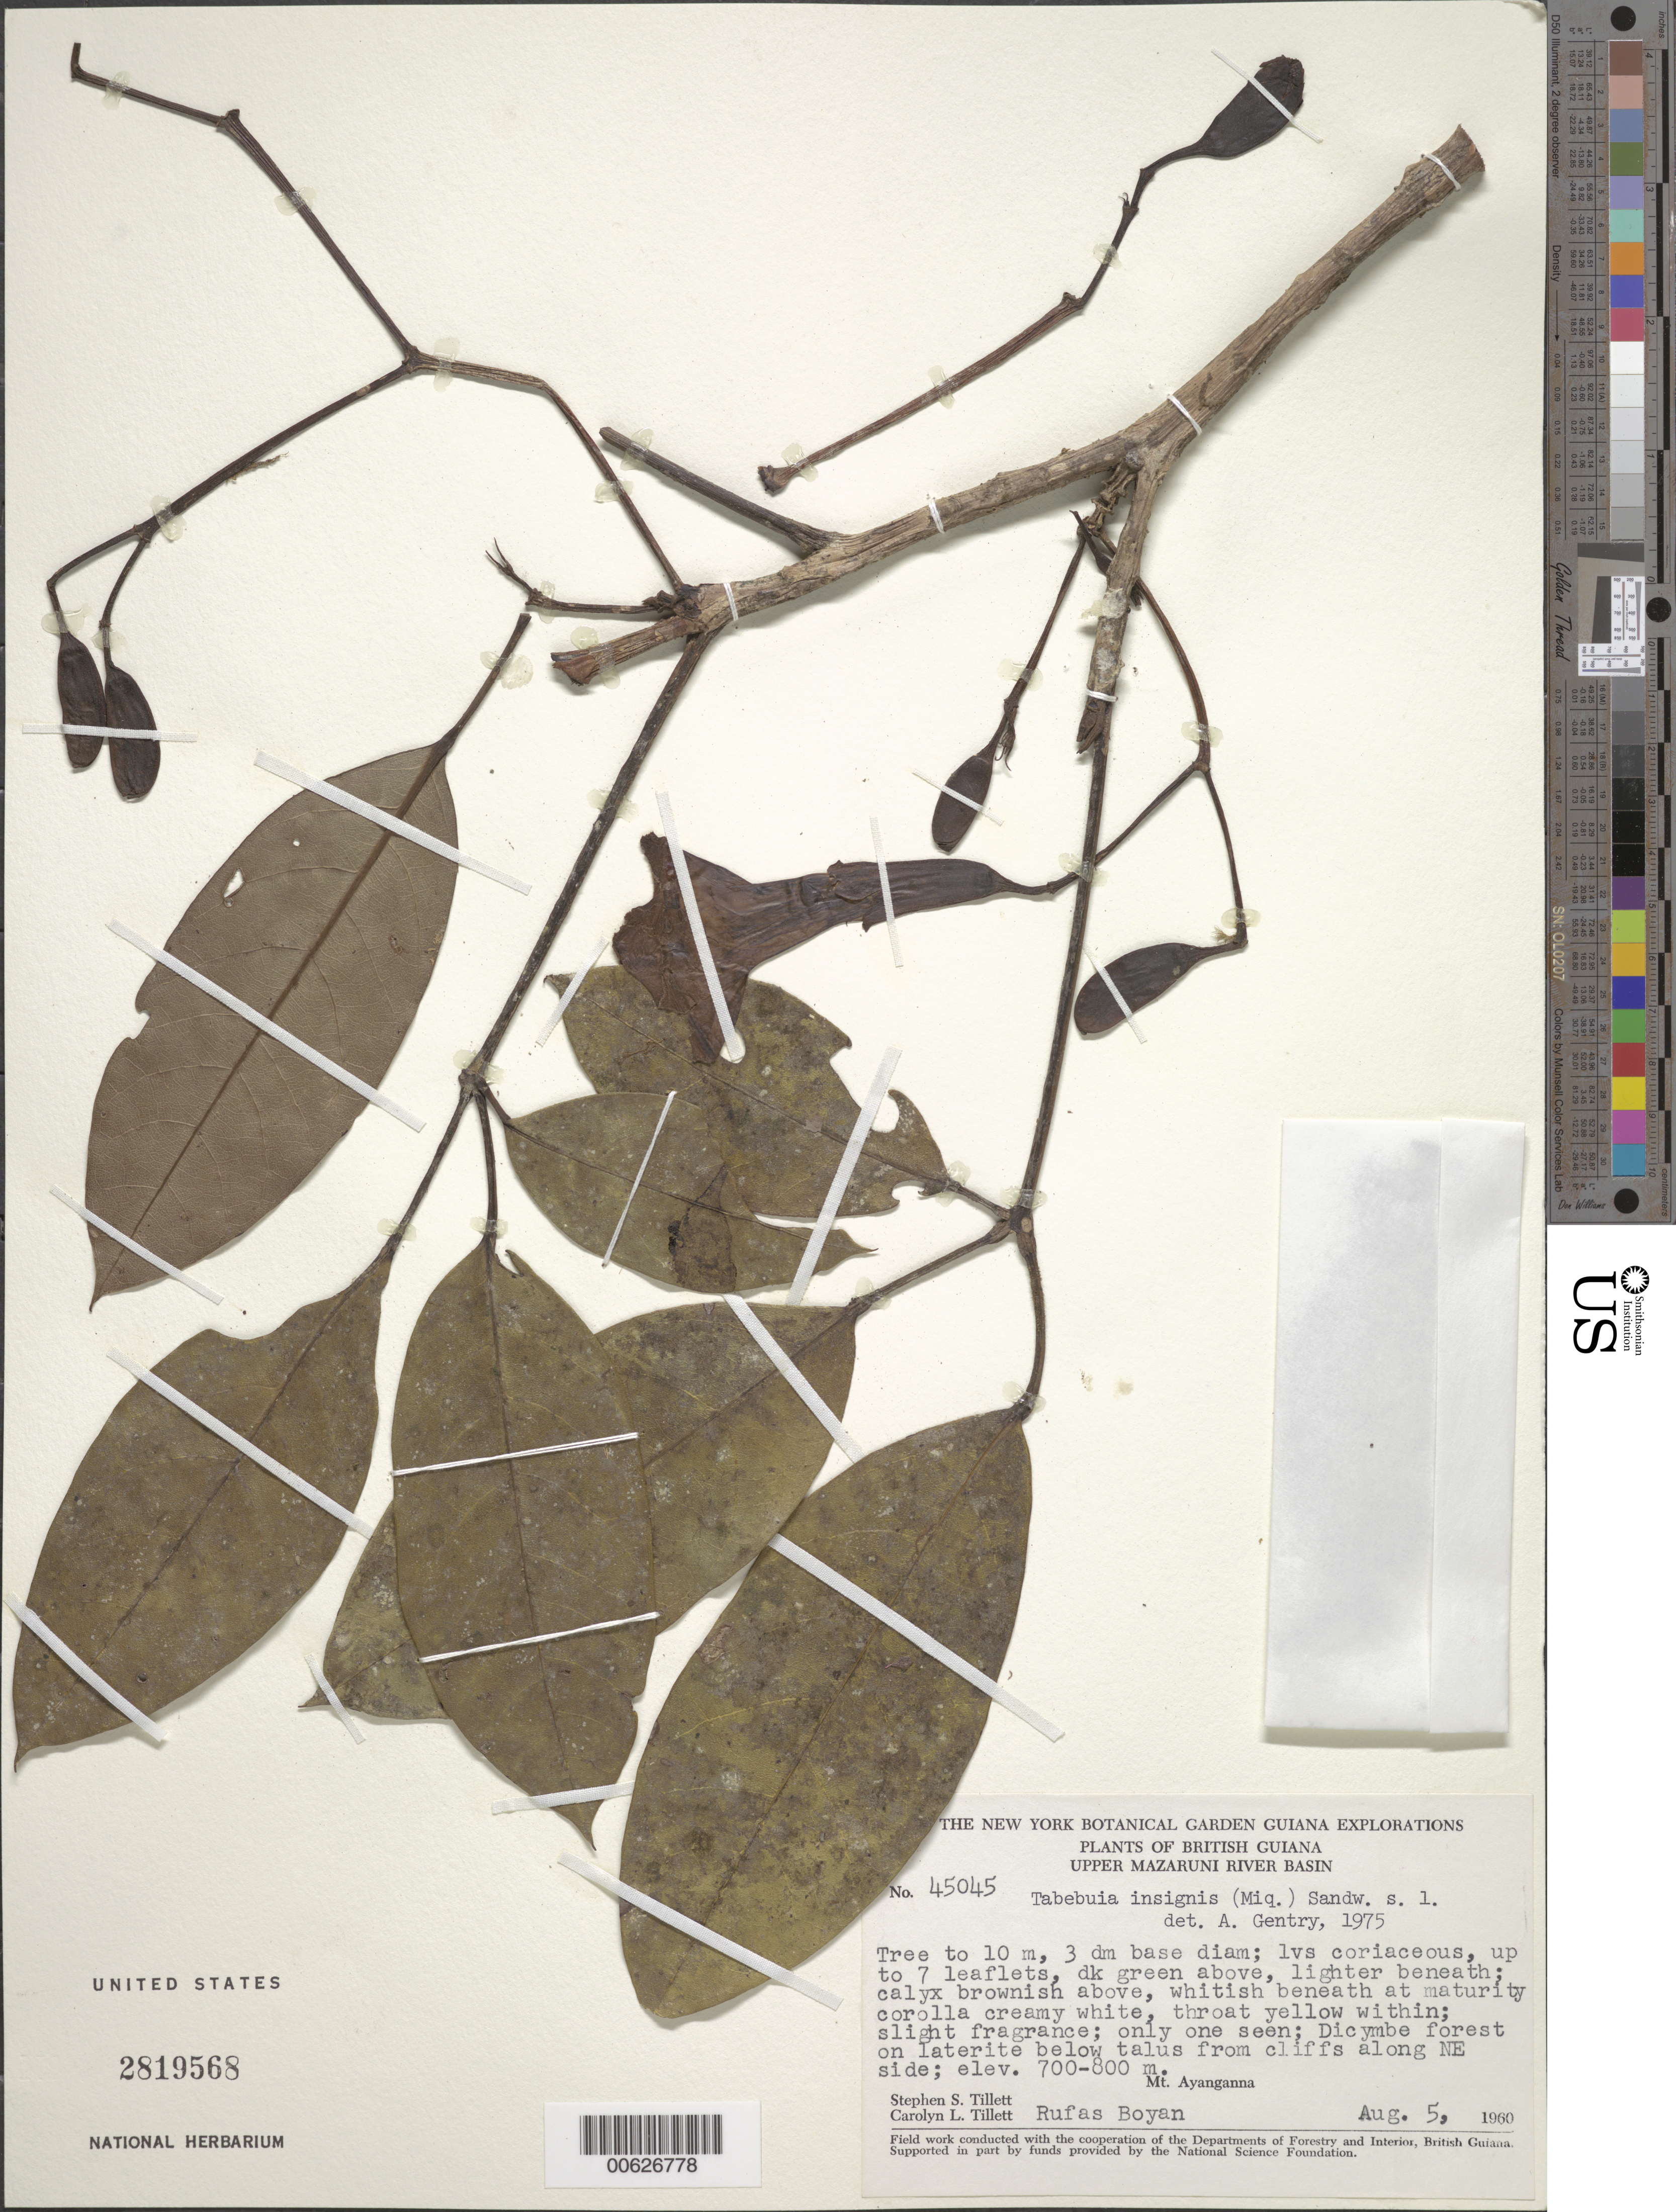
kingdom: Plantae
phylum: Tracheophyta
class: Magnoliopsida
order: Lamiales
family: Bignoniaceae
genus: Tabebuia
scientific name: Tabebuia insignis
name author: (Miq.) Sandwith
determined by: Gentry, A. H.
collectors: S. S. Tillett, C. L. Tillett & R. Boyan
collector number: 45045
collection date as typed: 5-Aug-60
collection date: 1960-08-05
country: Guyana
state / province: Cuyuni-Mazaruni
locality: Mt. Ayanganna, NE side of, Upper Mazaruni R Basin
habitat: On laterite in Dicymbe forest, below talus from cliffs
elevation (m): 700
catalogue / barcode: US 2819568